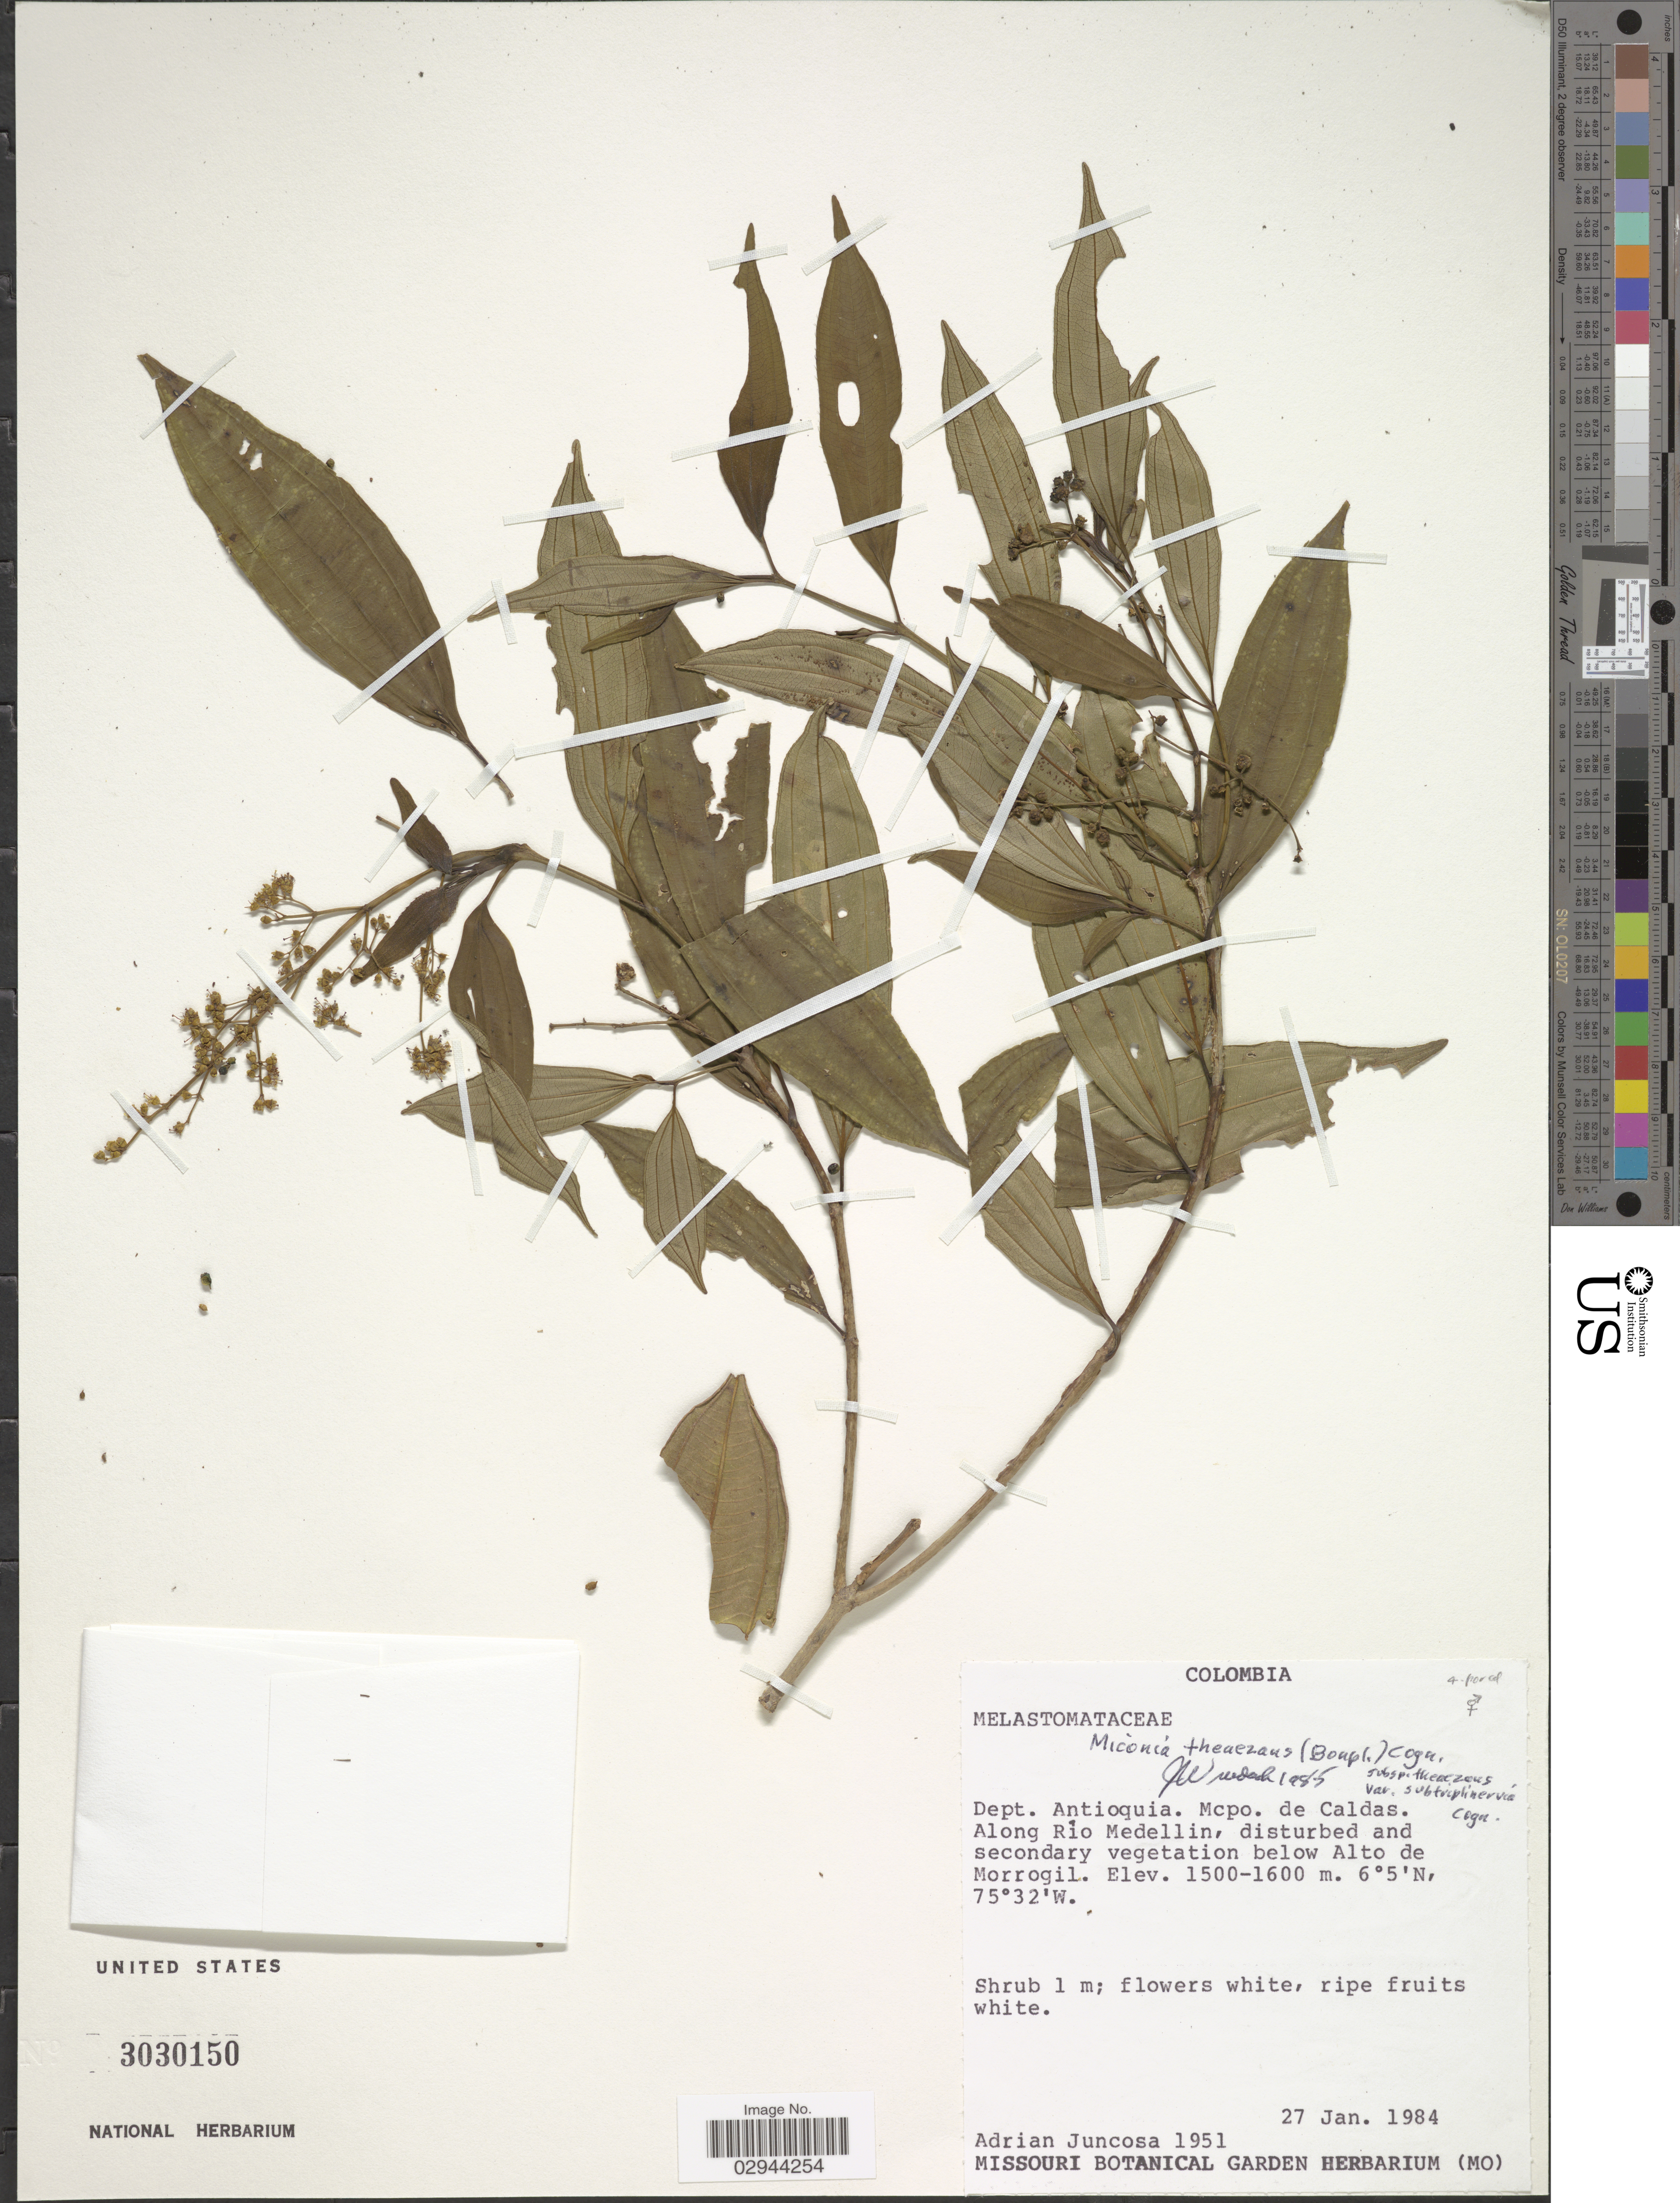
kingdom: Plantae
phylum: Tracheophyta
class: Magnoliopsida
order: Myrtales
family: Melastomataceae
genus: Miconia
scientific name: Miconia theizans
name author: (Bonpl.) Cogn.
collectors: A. Juncosa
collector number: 1951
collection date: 1984-01-27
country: Colombia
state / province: Antioquia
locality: Dept. Antioquia, Mcpo. de Caldas, Along Rio Medellin, disturbed and secondary vegetacion below Alto de Morrogil.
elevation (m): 1500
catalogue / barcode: US 3030150